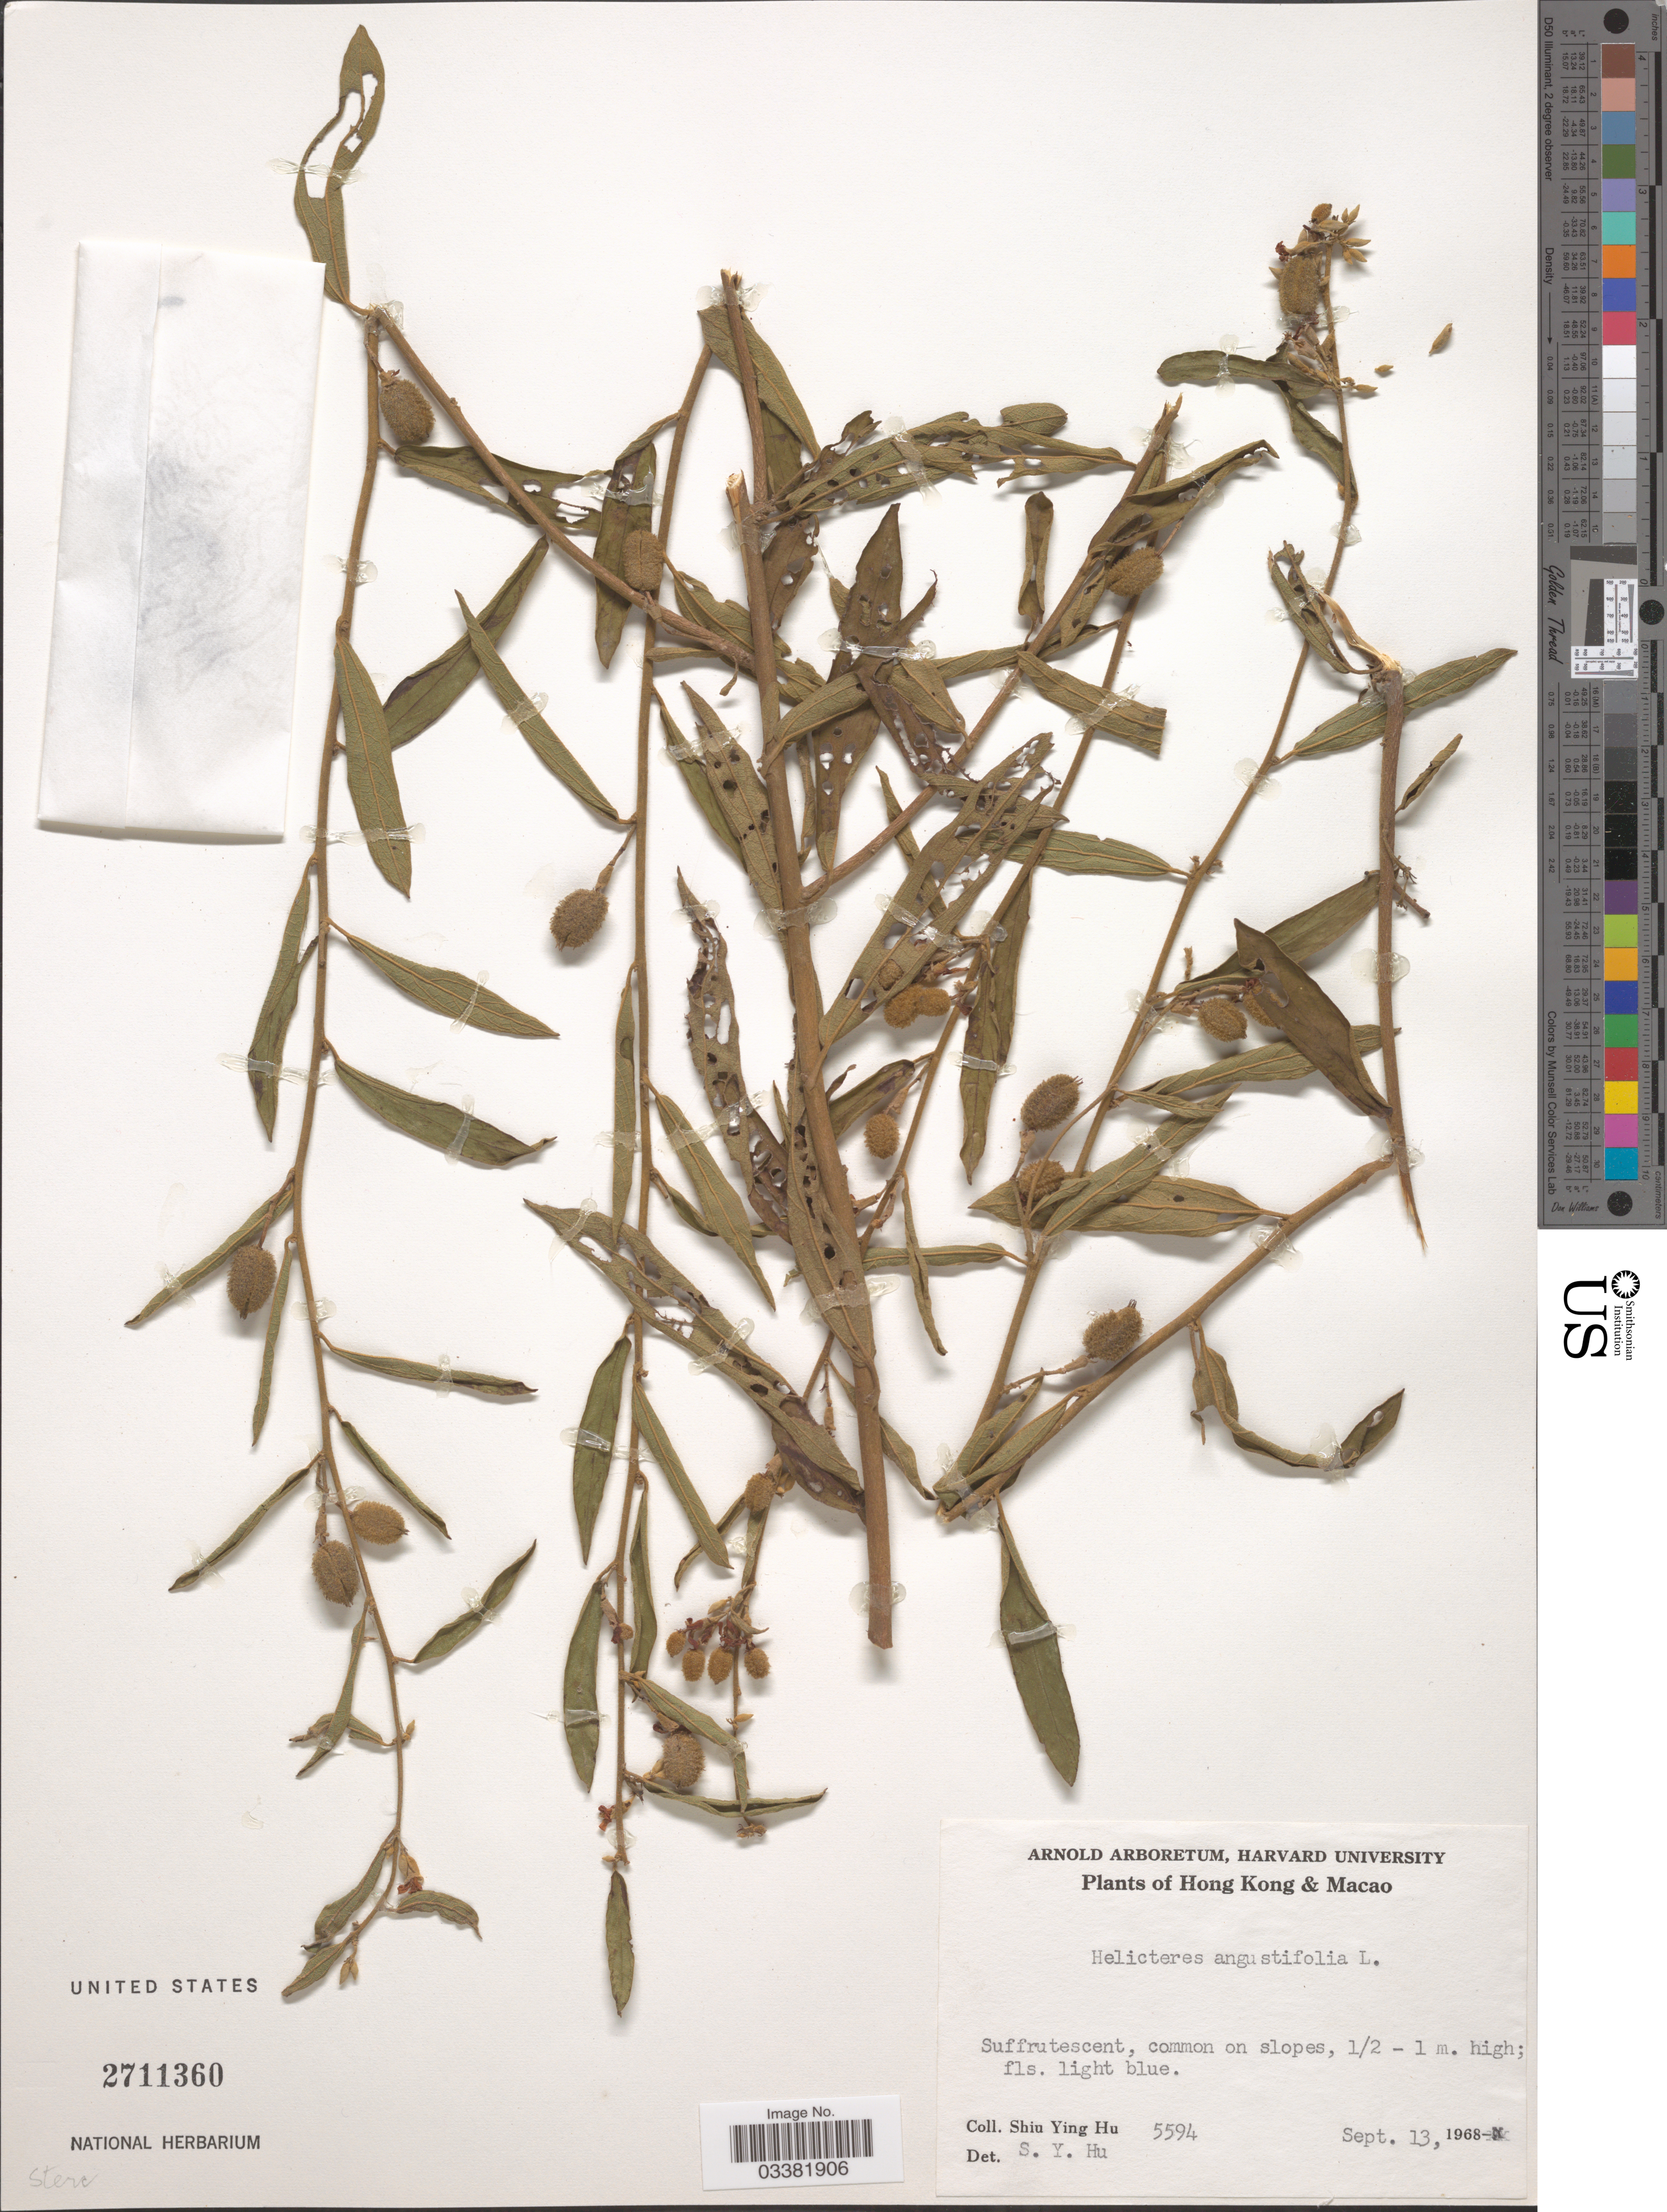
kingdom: Plantae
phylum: Tracheophyta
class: Magnoliopsida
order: Malvales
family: Malvaceae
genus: Helicteres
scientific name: Helicteres angustifolia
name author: L.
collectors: S. Y. Hu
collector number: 5594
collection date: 1968-09-13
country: China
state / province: Hong Kong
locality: Macao.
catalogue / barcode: US 2711360